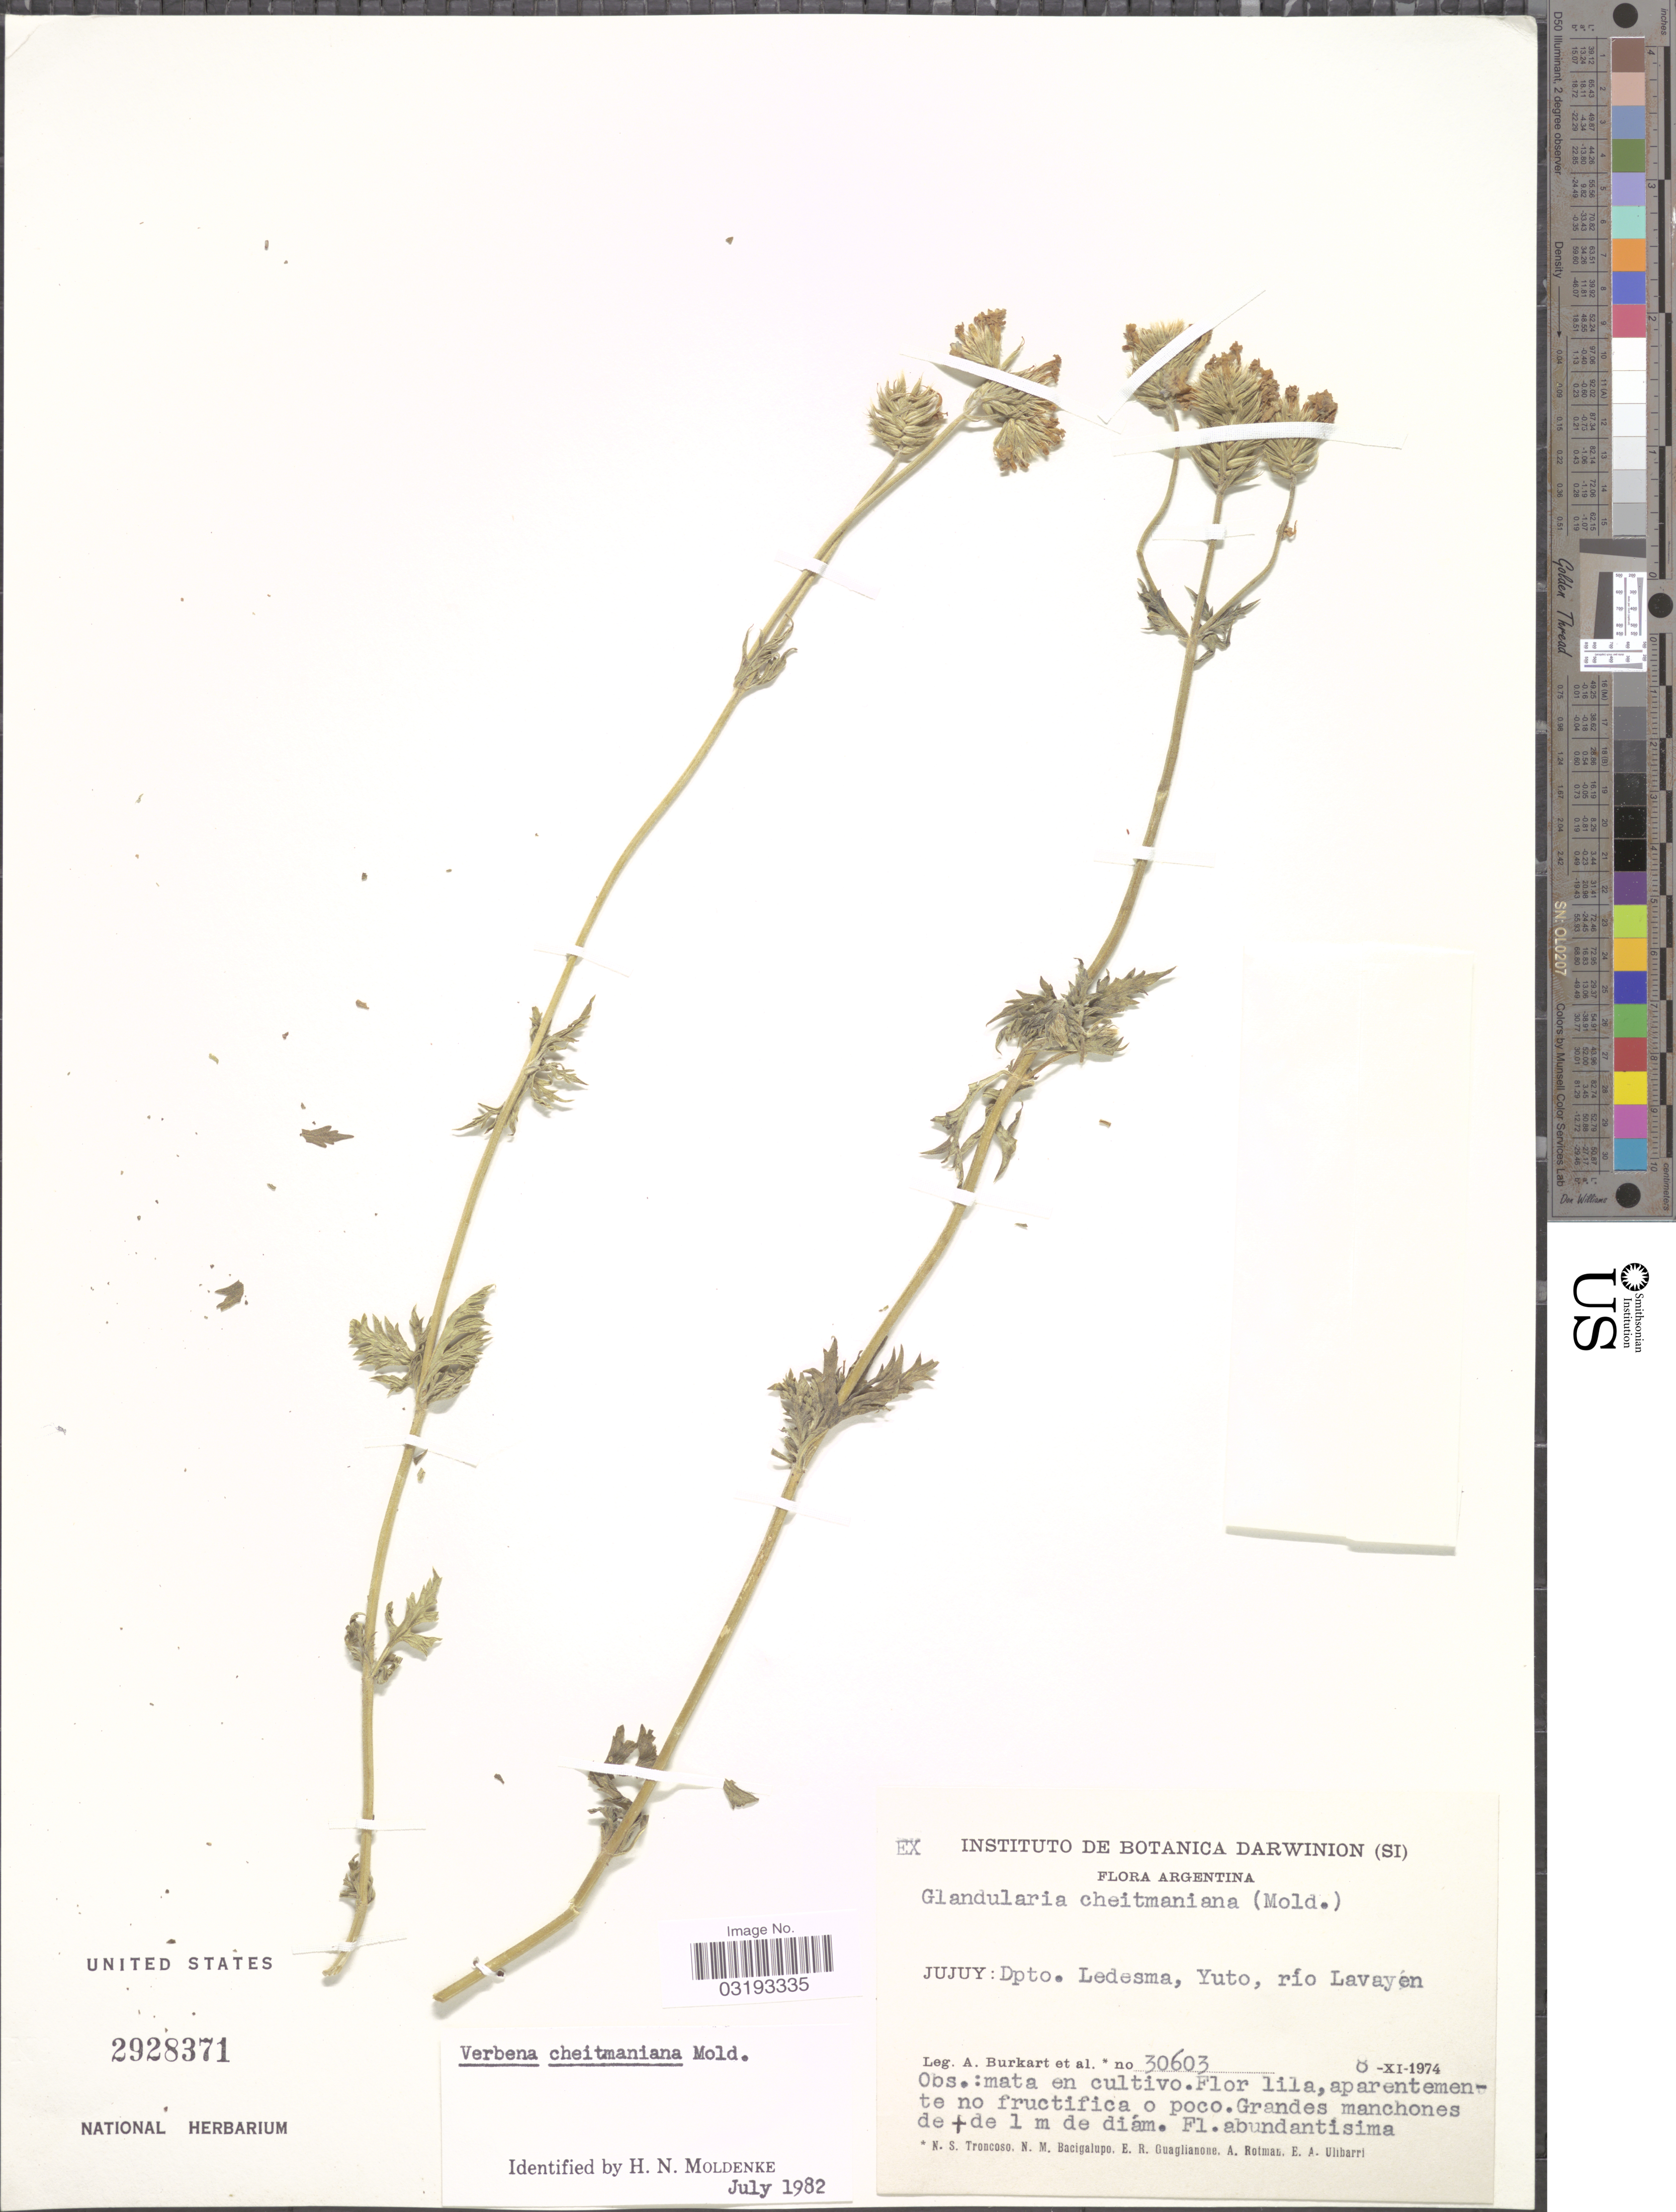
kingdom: Plantae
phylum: Tracheophyta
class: Magnoliopsida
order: Lamiales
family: Verbenaceae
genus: Verbena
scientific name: Verbena cheitmaniana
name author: Moldenke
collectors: A. E. Burkart, N. Troncoso, N. M. Bacigalupo, E. R. Guaglianone & et al.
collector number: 30603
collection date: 1974-11-08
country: Argentina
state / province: Jujuy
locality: Dpto. Ledesma, Yuto, río Lavayén.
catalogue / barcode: US 2928371